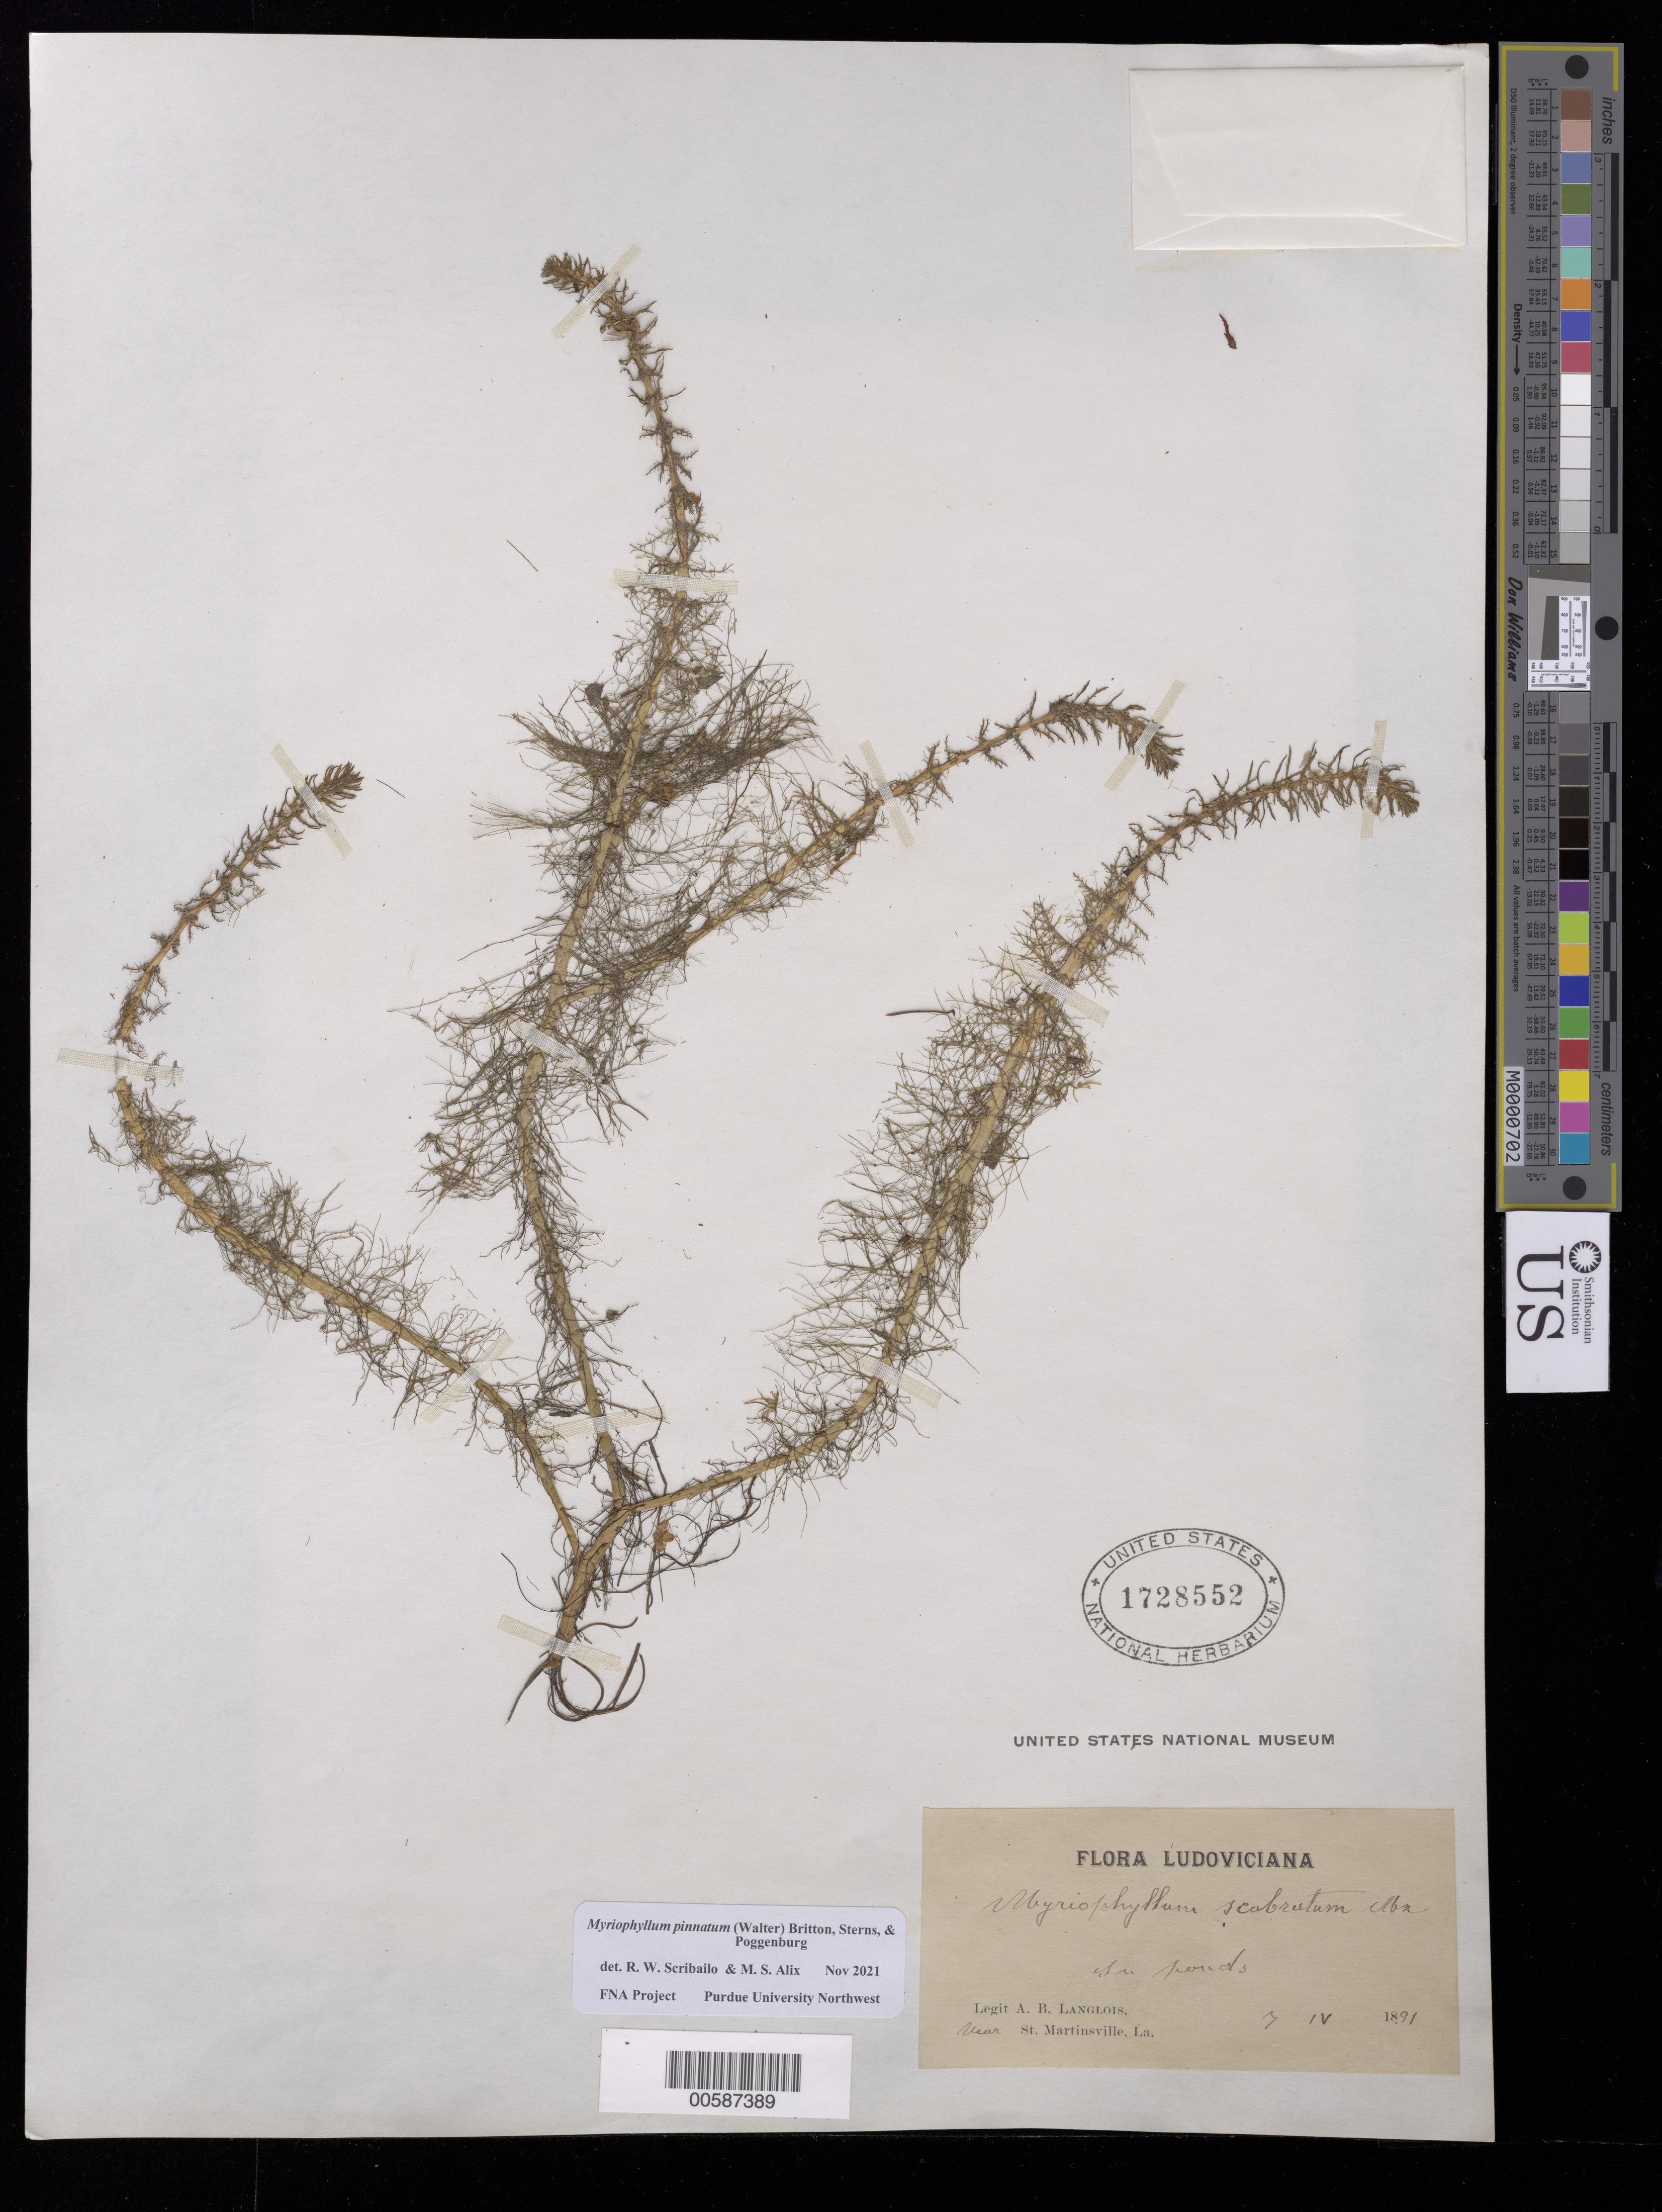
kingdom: Plantae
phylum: Tracheophyta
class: Magnoliopsida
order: Saxifragales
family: Haloragaceae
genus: Myriophyllum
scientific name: Myriophyllum pinnatum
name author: (Walter) Britton, Stearns & Poggenb.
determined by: Scribailo, R. W.; Alix, M. S.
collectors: A. B. Langlois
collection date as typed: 07 Apr 1891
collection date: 1891-04-07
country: United States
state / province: Louisiana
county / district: Saint Tammany Parish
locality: St. Martinsville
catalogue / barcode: US 1728552